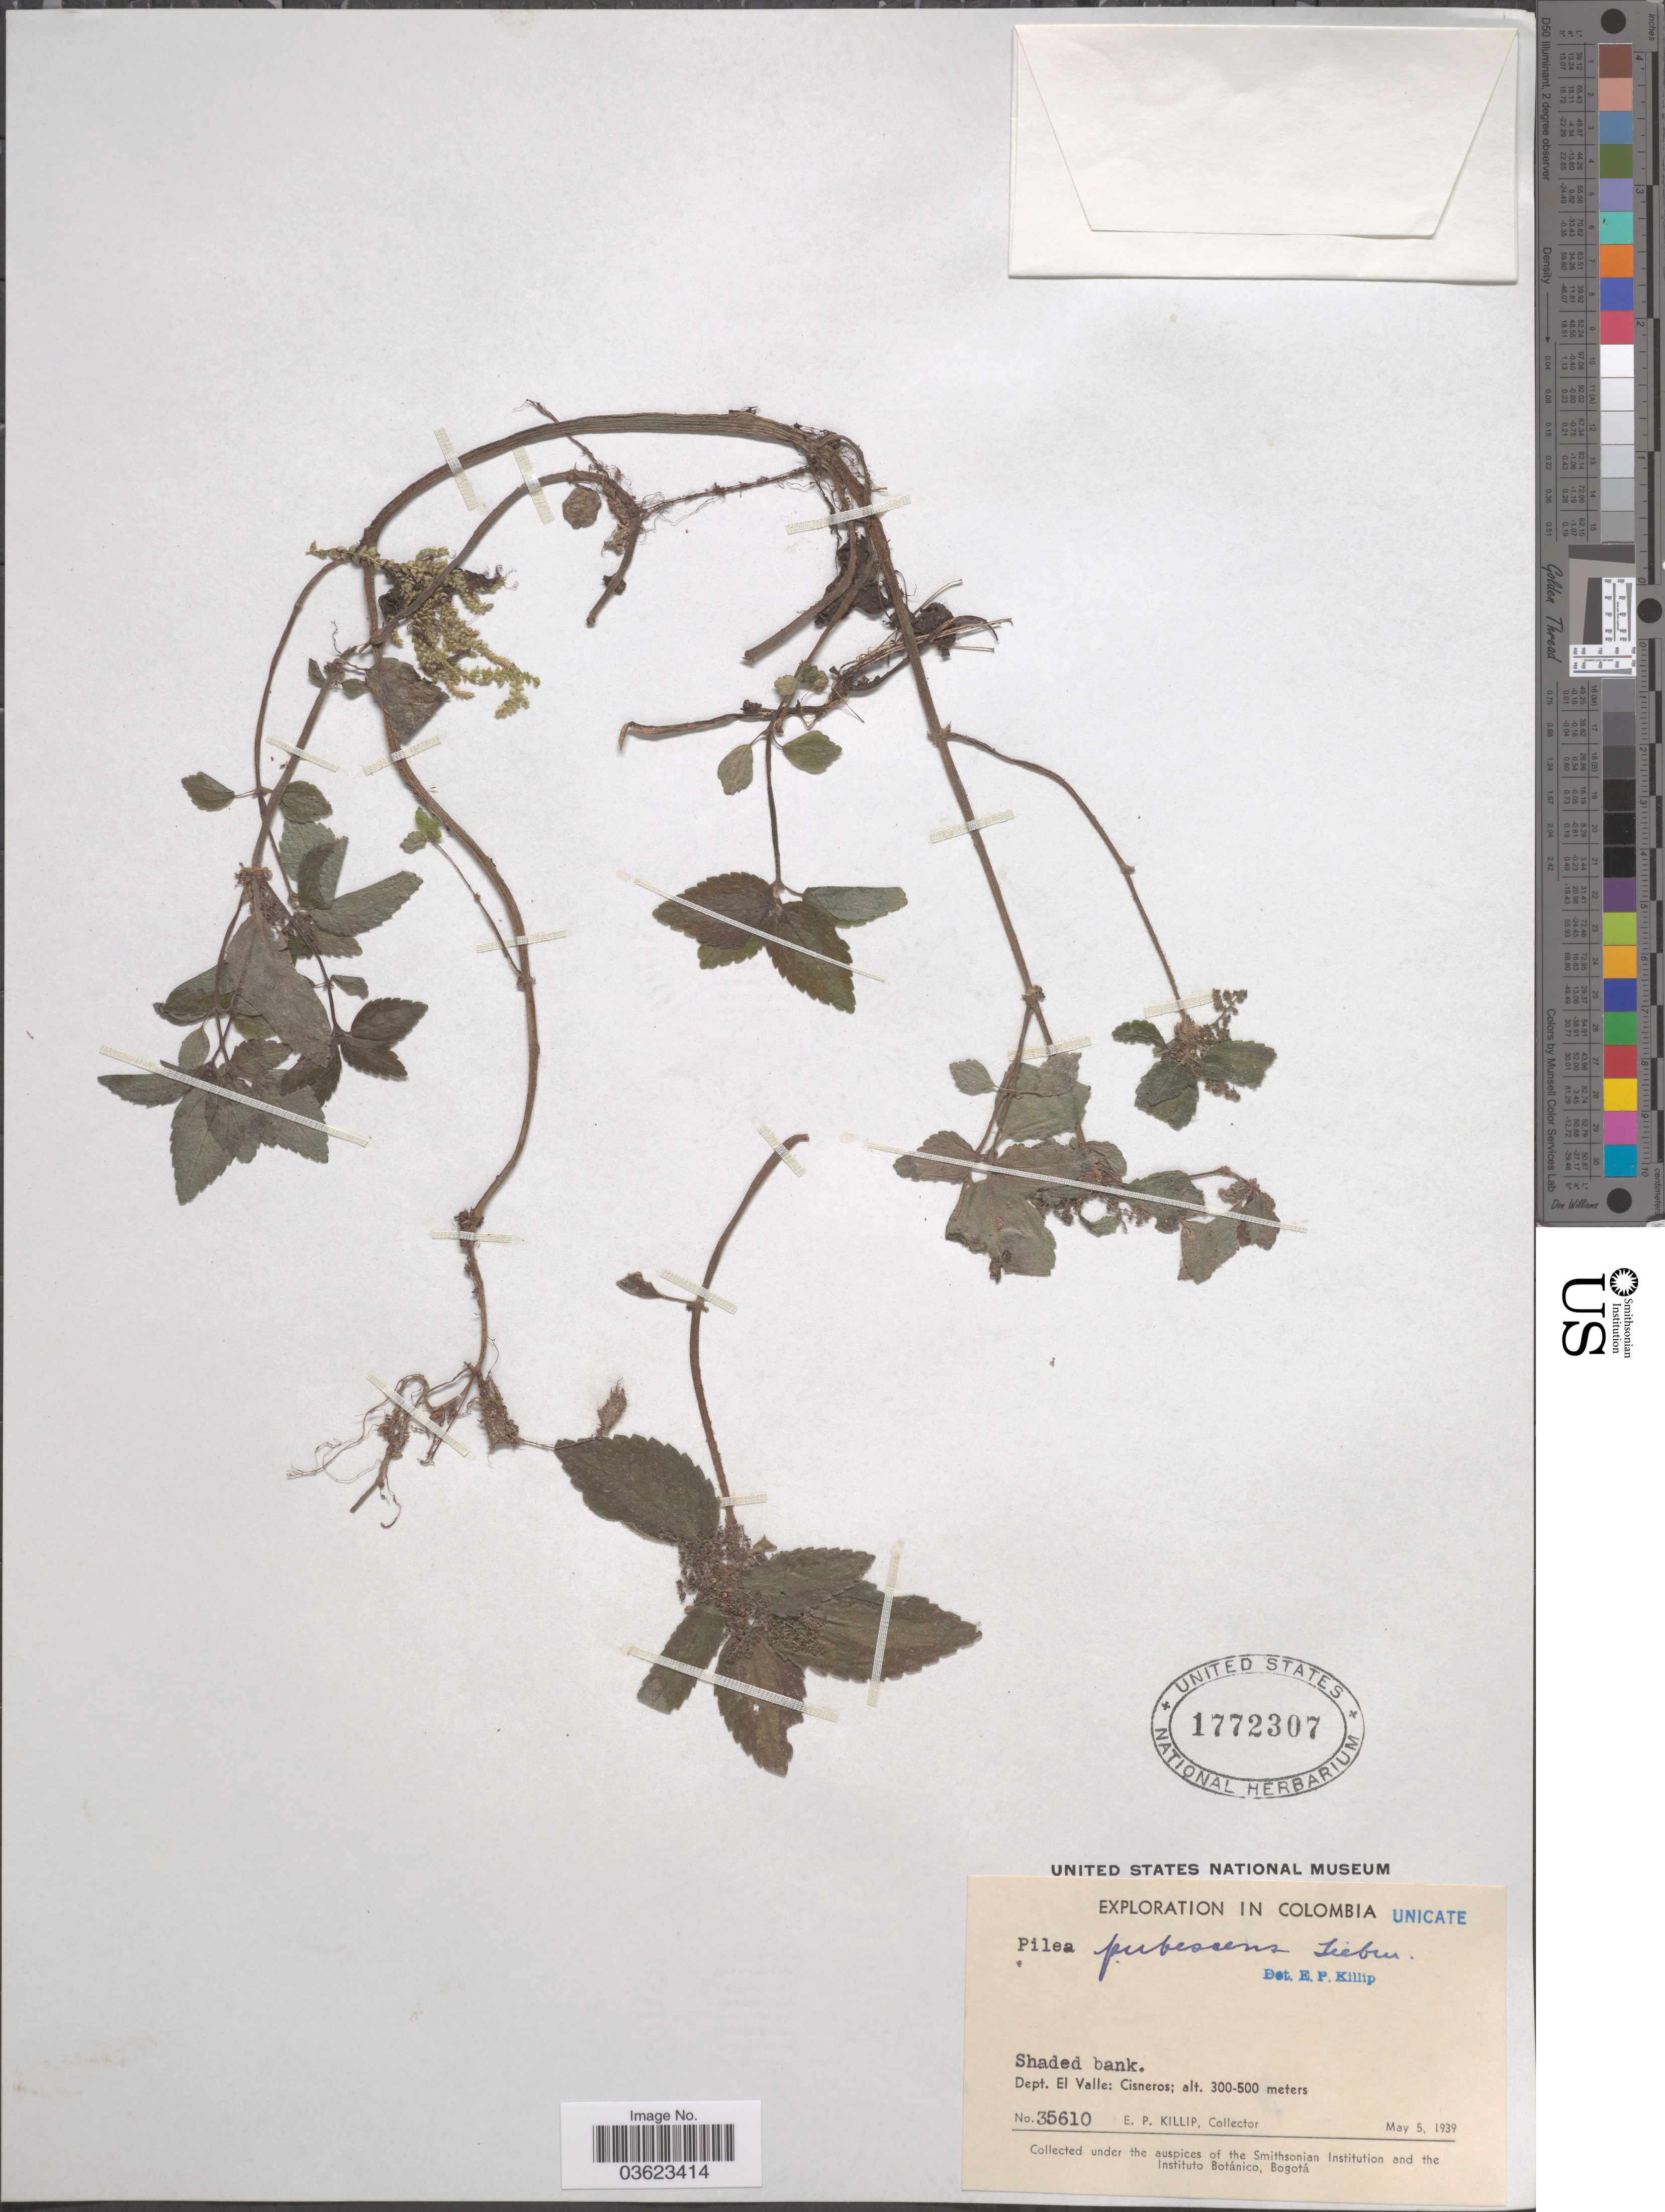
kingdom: Plantae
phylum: Tracheophyta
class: Magnoliopsida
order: Rosales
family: Urticaceae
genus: Pilea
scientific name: Pilea pubescens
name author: Liebm.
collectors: E. P. Killip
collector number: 35610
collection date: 1939-05-05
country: Colombia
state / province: Valle del Cauca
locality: Dept. El Valle: Cisneros.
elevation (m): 300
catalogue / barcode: US 1772307